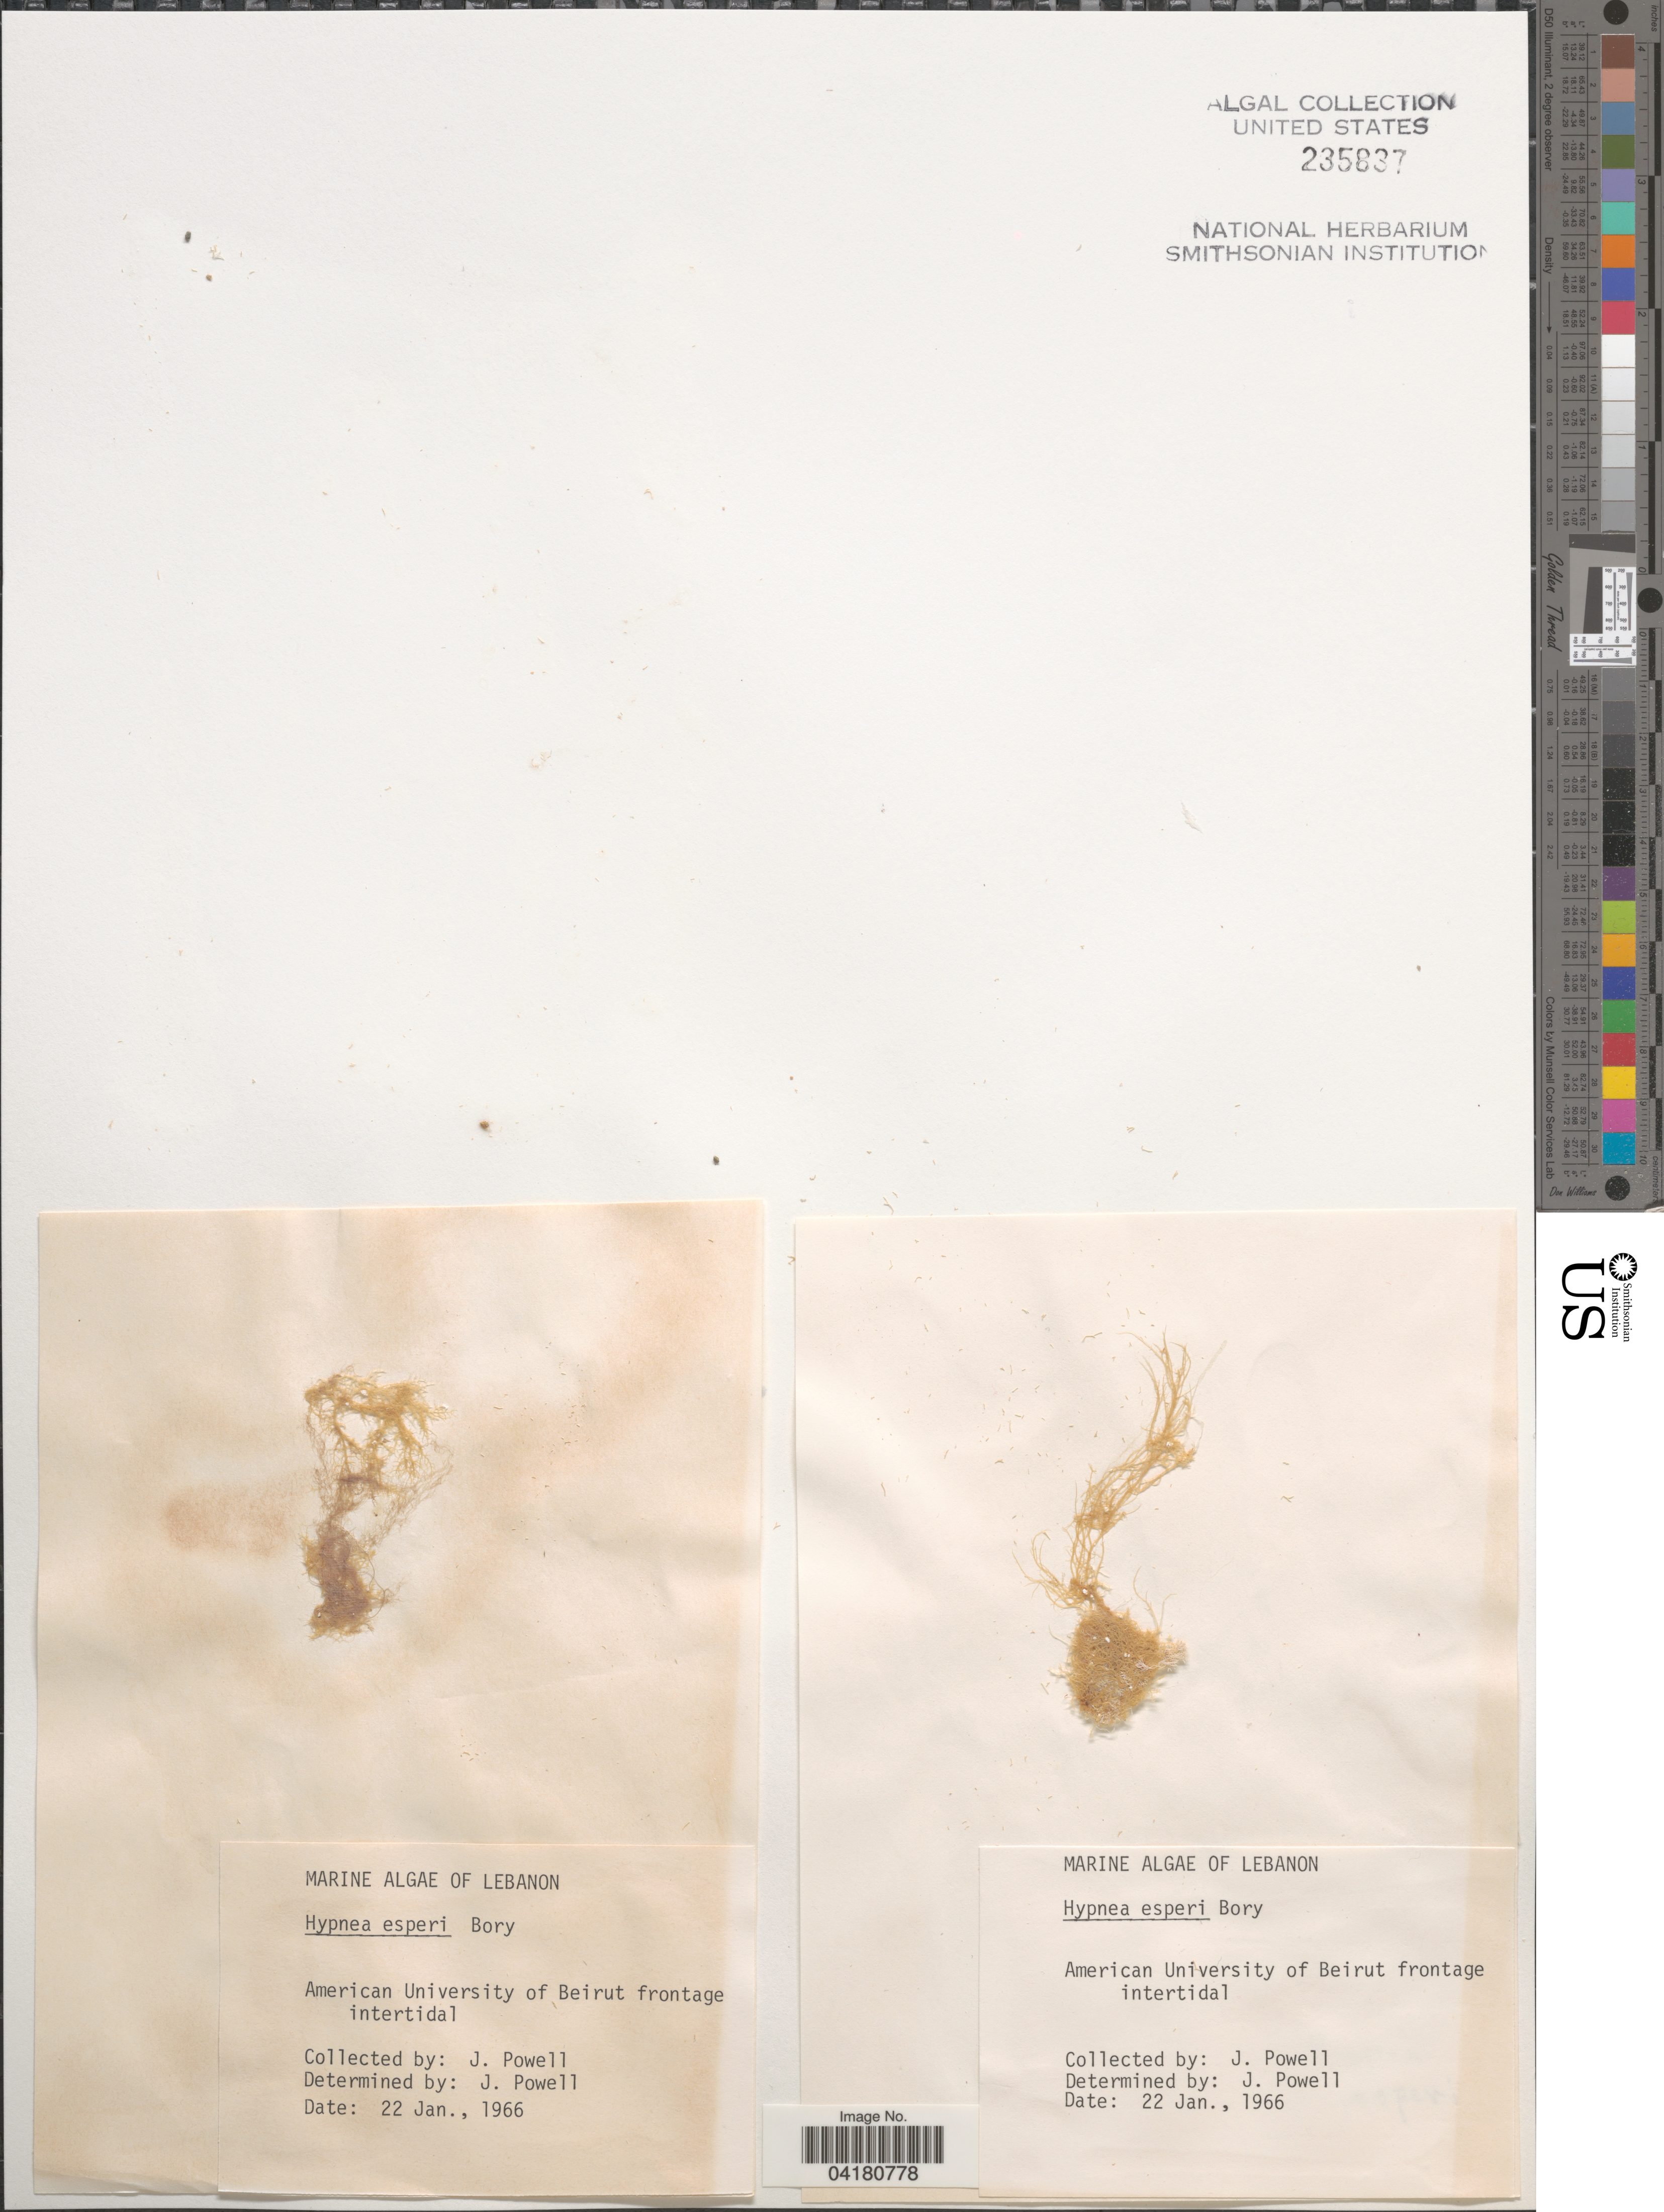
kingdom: Plantae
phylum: Rhodophyta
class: Florideophyceae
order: Gigartinales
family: Cystocloniaceae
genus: Hypnea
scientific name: Hypnea esperi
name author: Bory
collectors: J. Powell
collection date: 1966-01-22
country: Lebanon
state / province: Beyrouth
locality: American University of Beirut frontage intertidal.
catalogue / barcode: US 235837